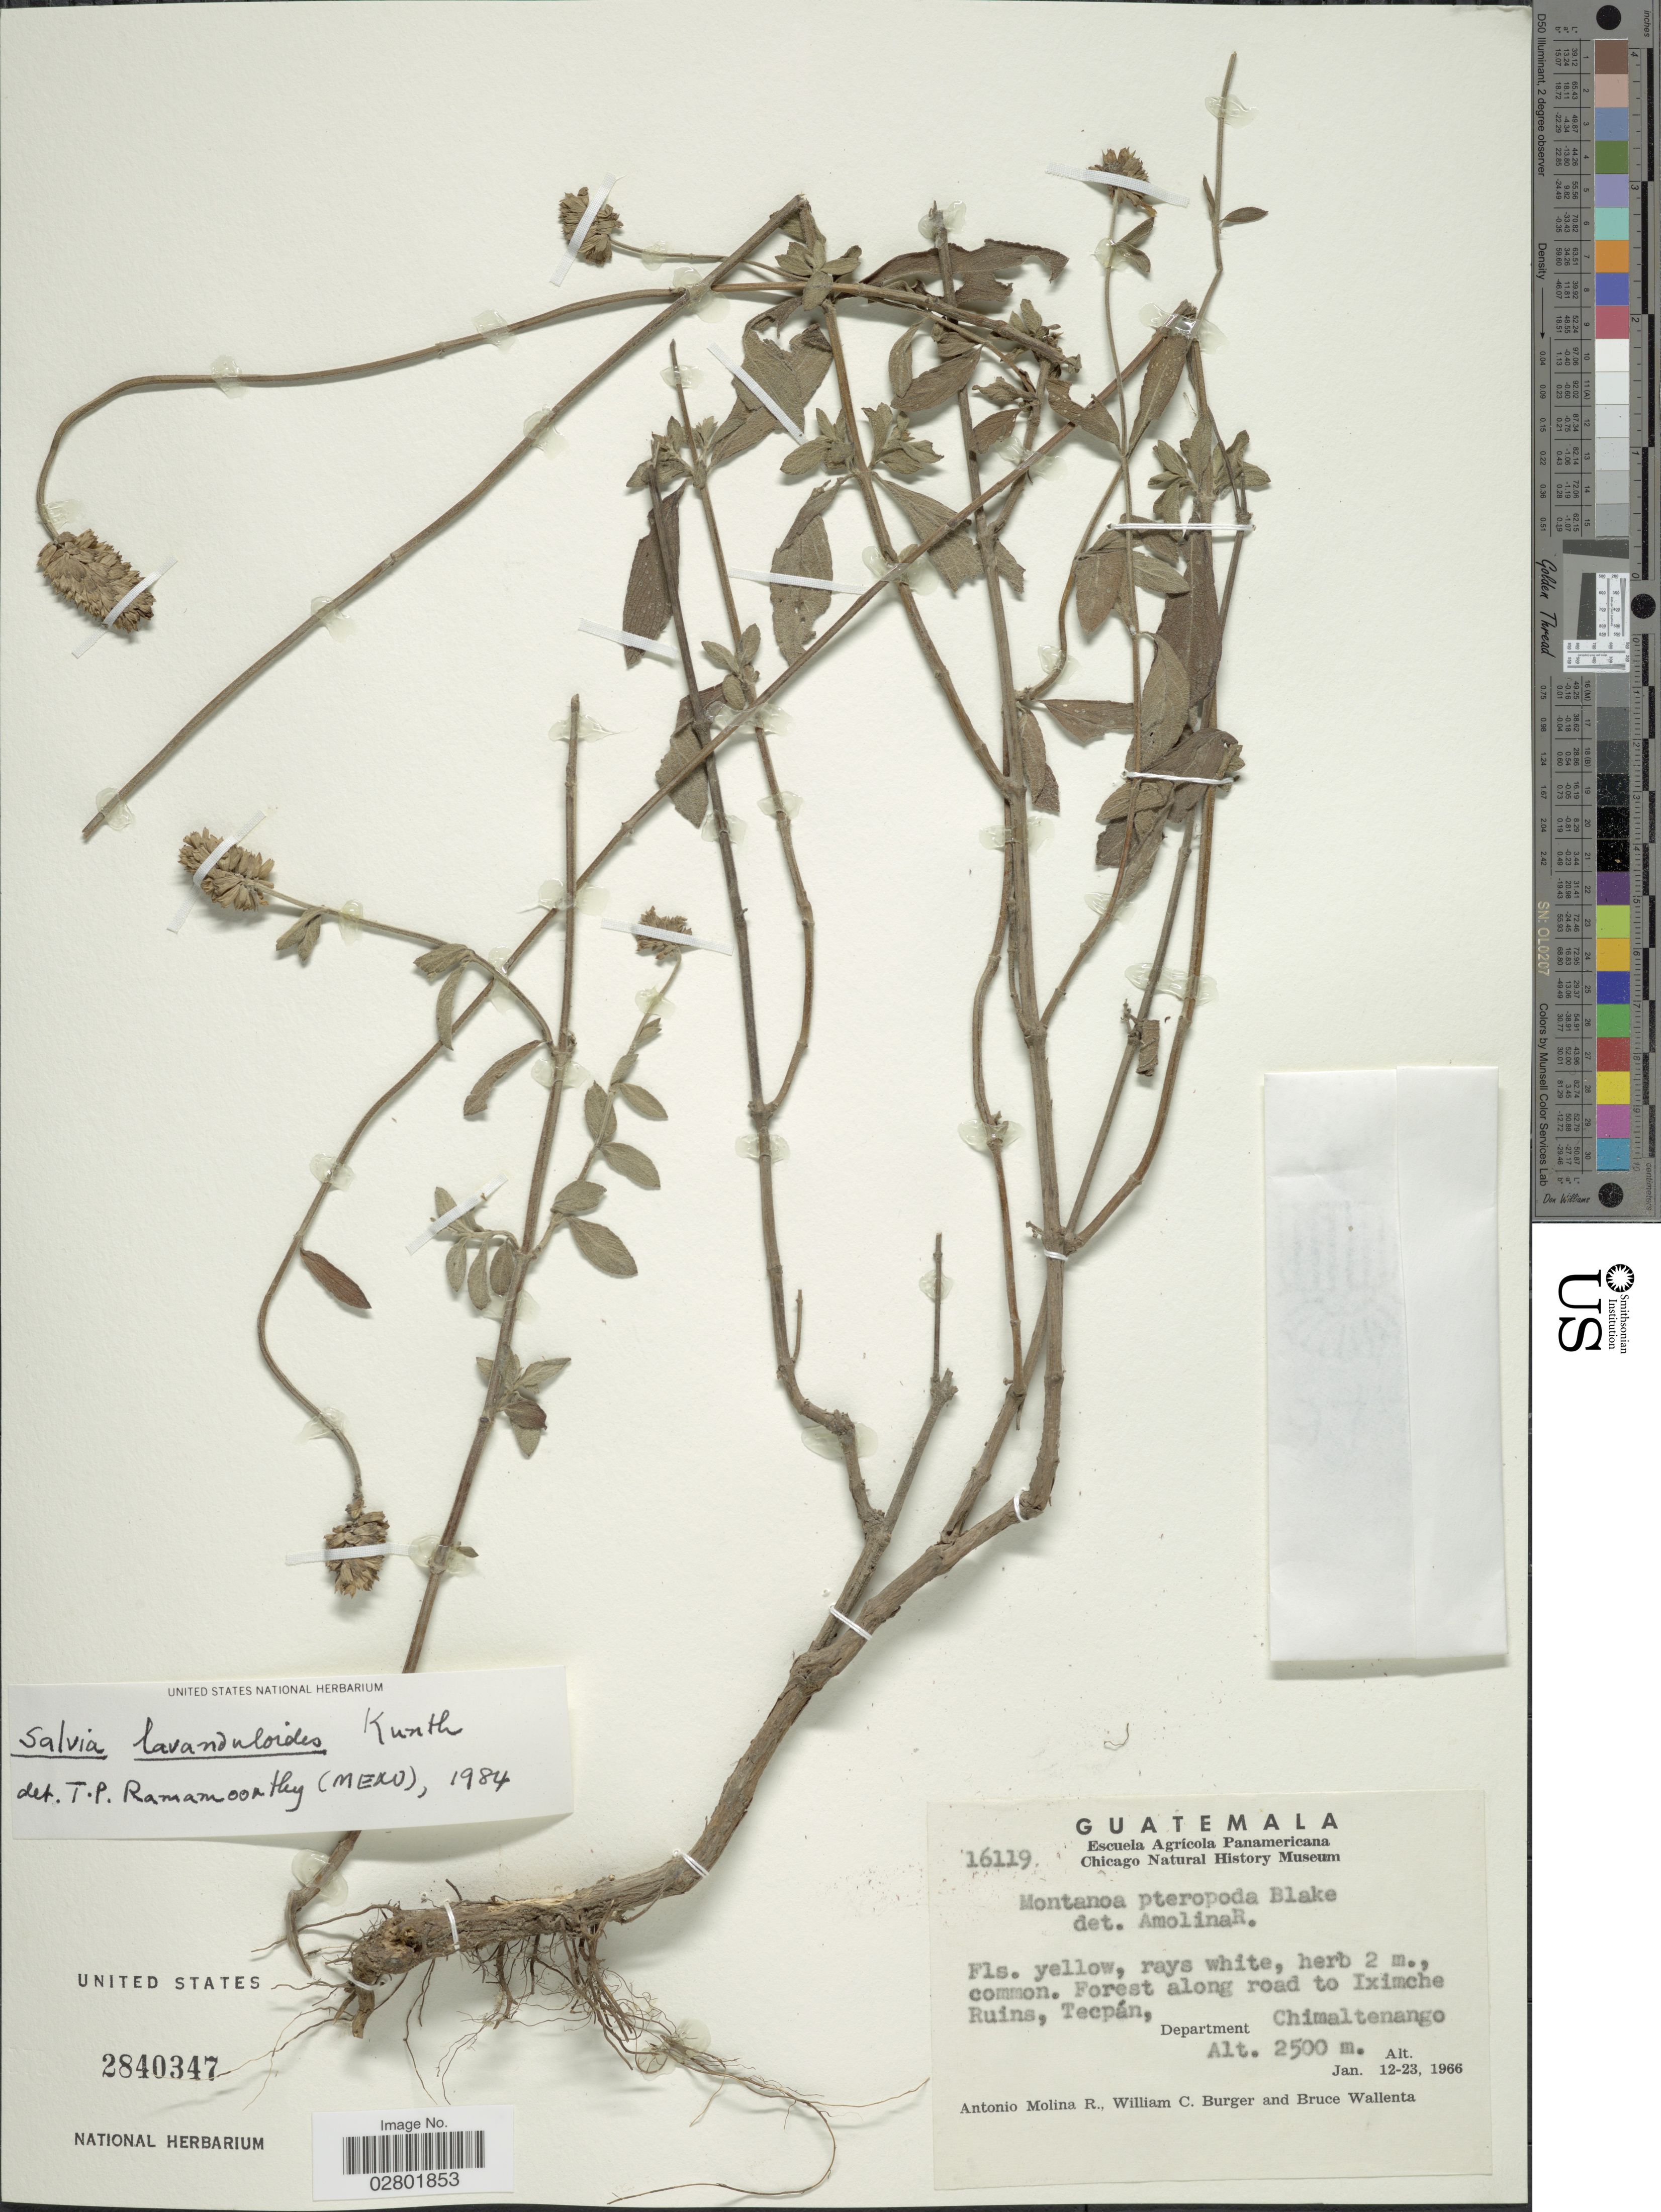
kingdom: Plantae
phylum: Tracheophyta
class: Magnoliopsida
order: Lamiales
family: Lamiaceae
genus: Salvia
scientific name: Salvia lavanduloides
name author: Kunth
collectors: A. Molina R., W. Burger & B. Wallenta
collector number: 16119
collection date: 1966-01-12/1966-01-23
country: Guatemala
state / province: Chimaltenango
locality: Forest along road to Iximche Ruins, Tecpán, Department Chimaltenango.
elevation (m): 2500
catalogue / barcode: US 2840347